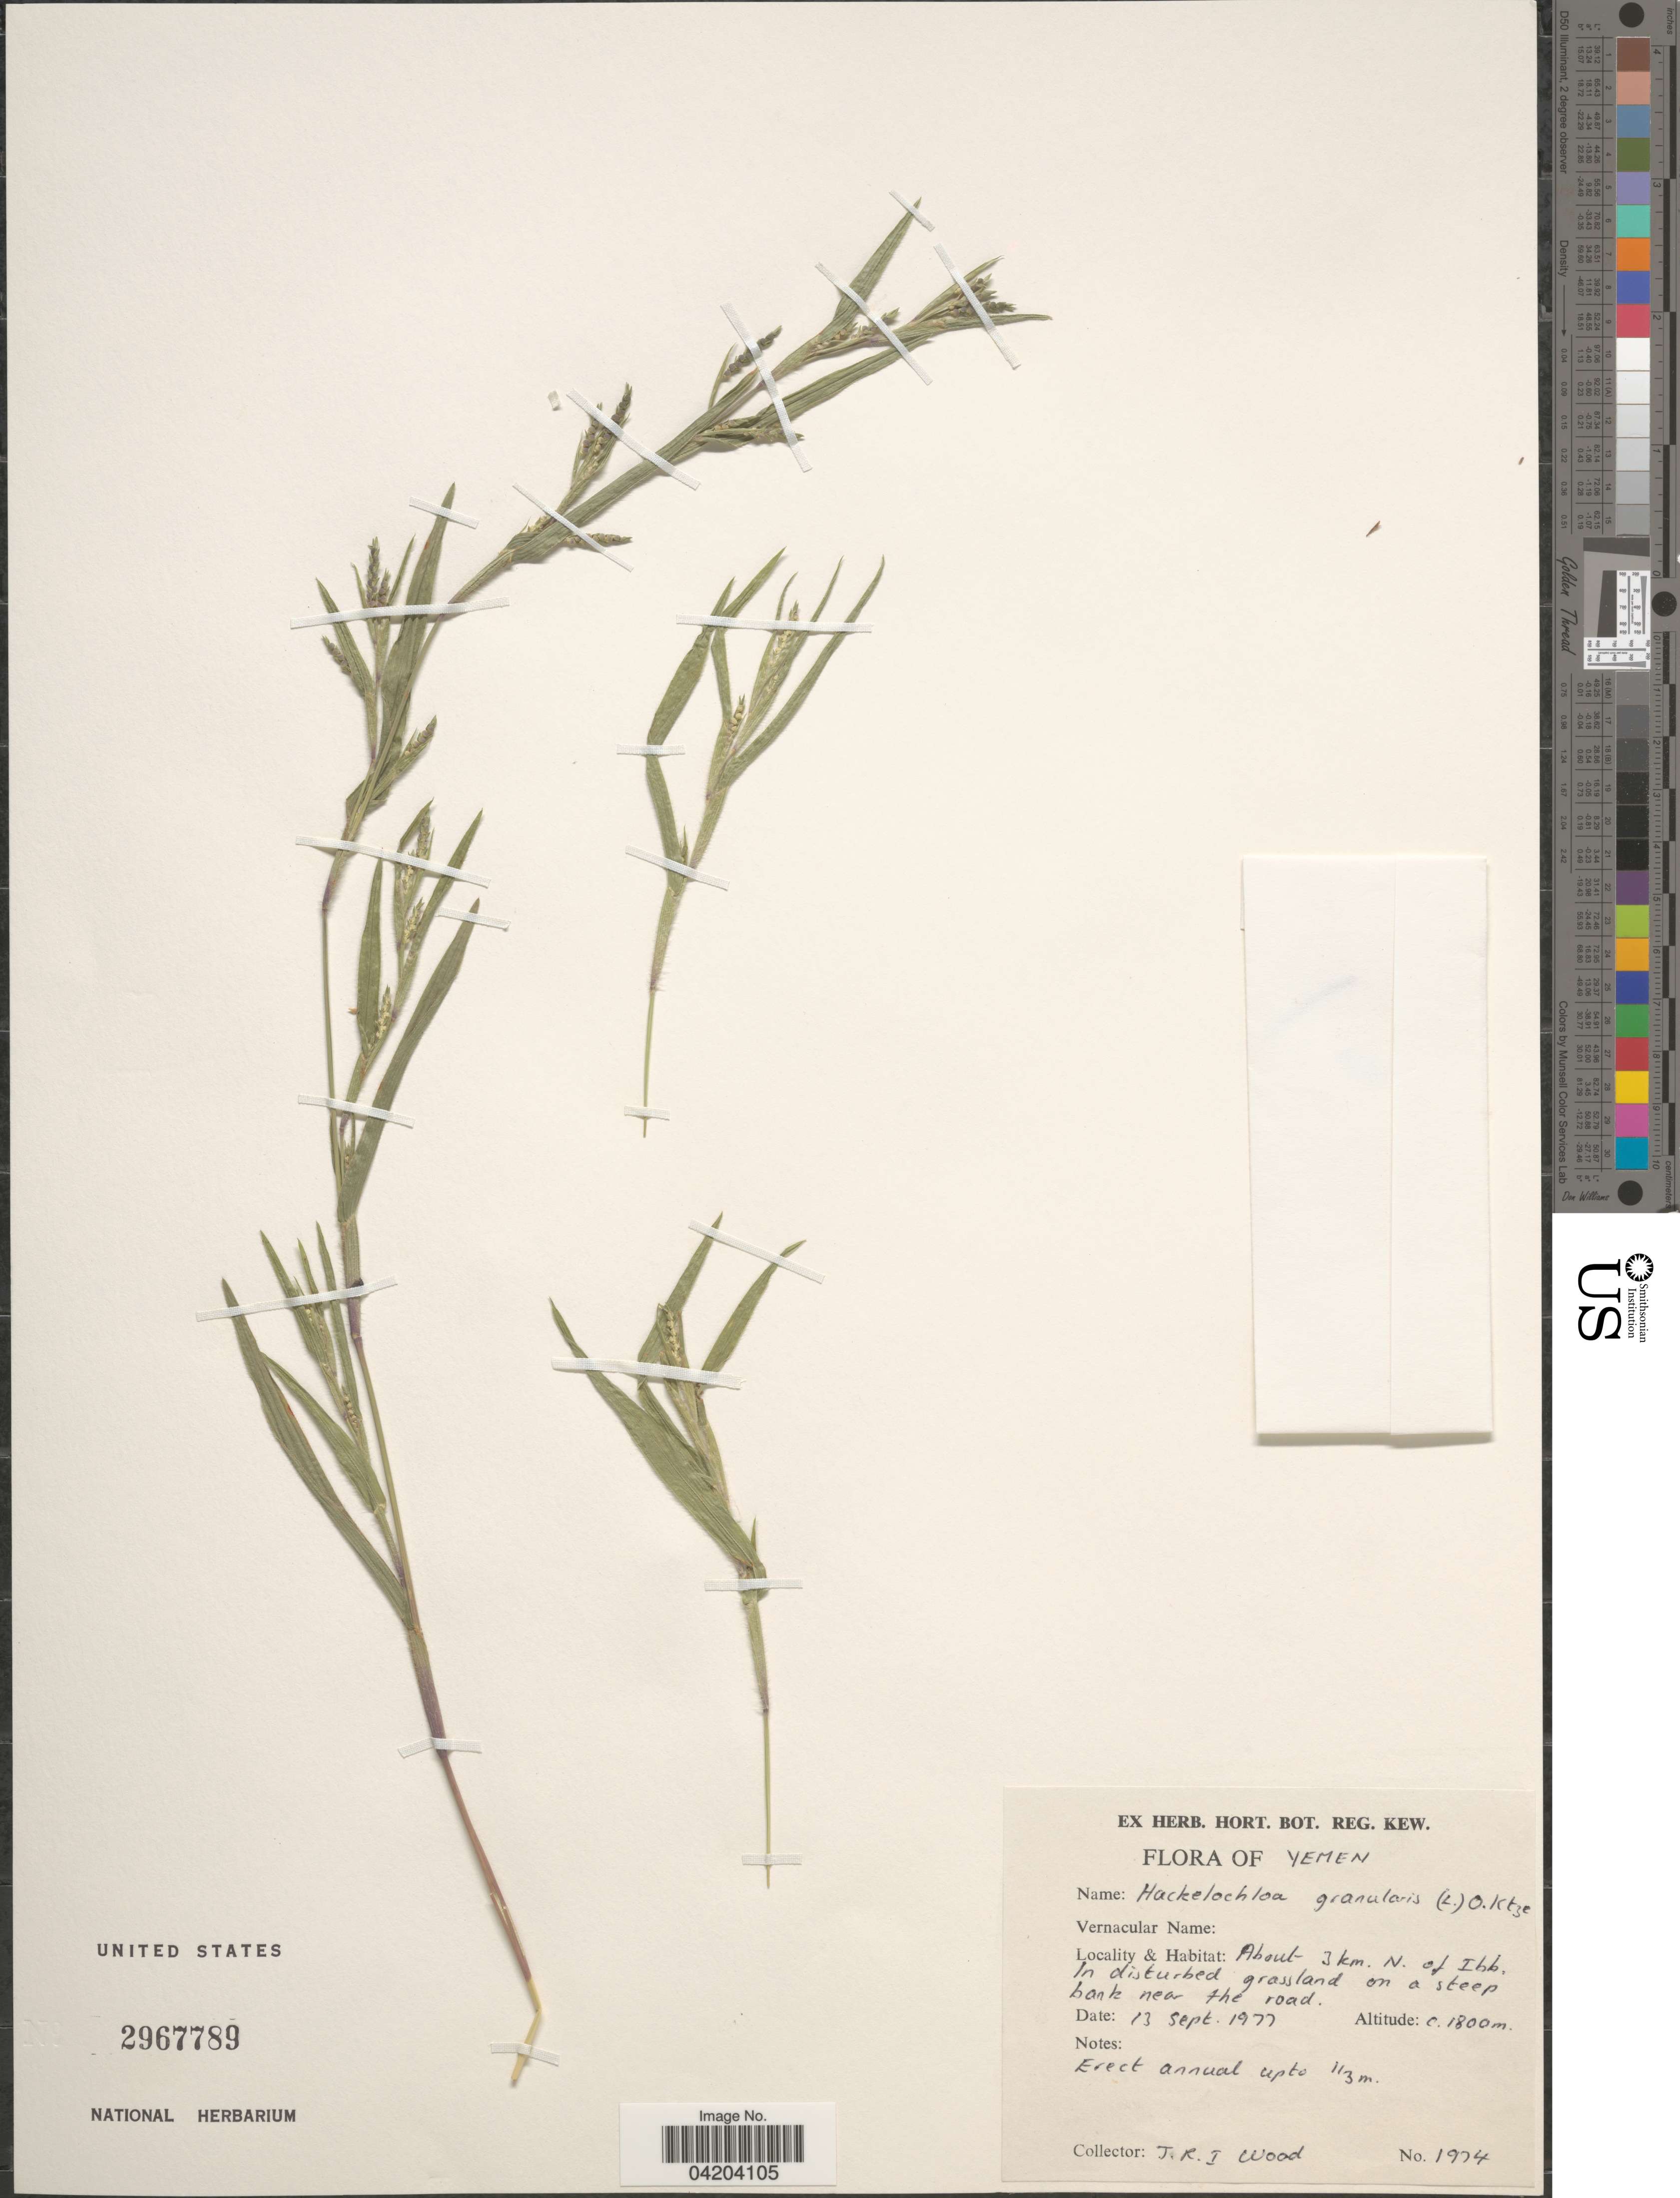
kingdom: Plantae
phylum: Tracheophyta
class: Liliopsida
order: Poales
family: Poaceae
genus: Mnesithea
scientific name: Mnesithea granularis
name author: (L.) de Koning & Sosef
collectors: J. R. I. Wood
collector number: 1974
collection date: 1977-09-13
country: Yemen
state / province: Ibb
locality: About 3 km. N. of Ibb.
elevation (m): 1800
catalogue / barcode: US 2967789